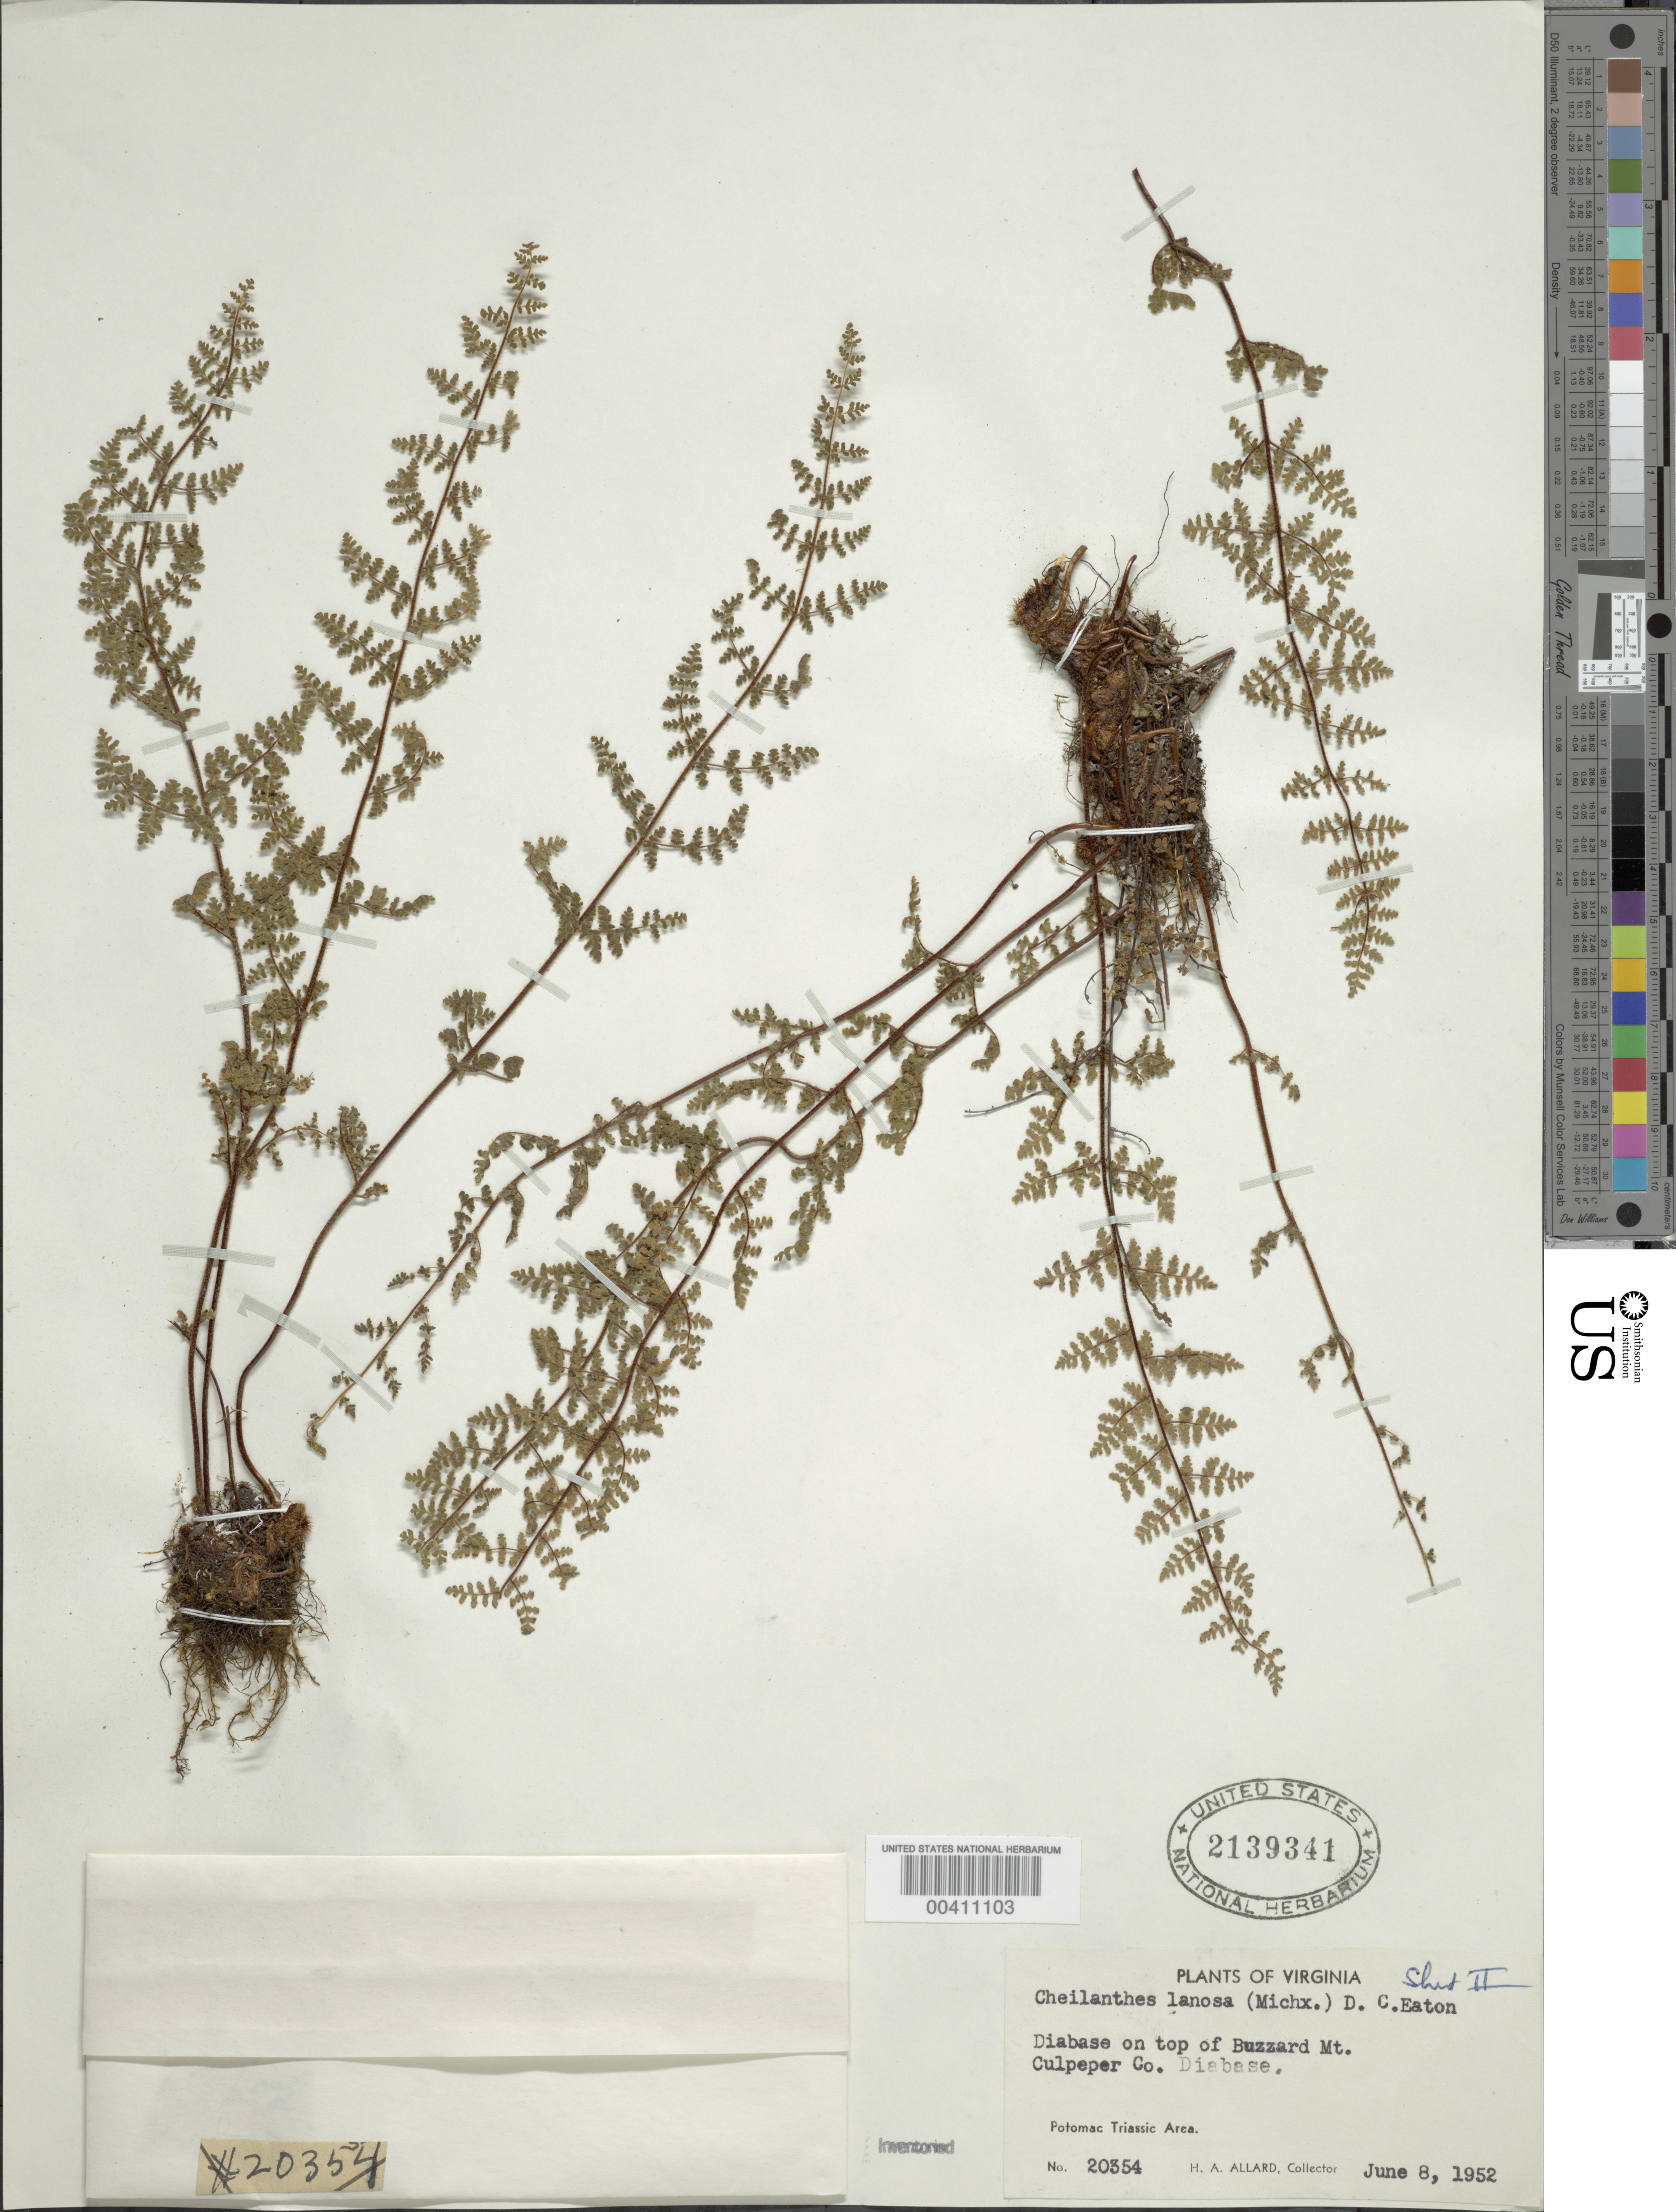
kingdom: Plantae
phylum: Tracheophyta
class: Polypodiopsida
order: Polypodiales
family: Pteridaceae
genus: Myriopteris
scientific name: Myriopteris lanosa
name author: (Michx.) Grusz & Windham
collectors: H. A. Allard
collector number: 20354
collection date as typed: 08 Jun 1952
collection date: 1952-06-08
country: United States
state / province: Virginia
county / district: Culpeper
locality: Buzzard Mountain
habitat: Diabase on top of mountain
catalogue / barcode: US 2139341